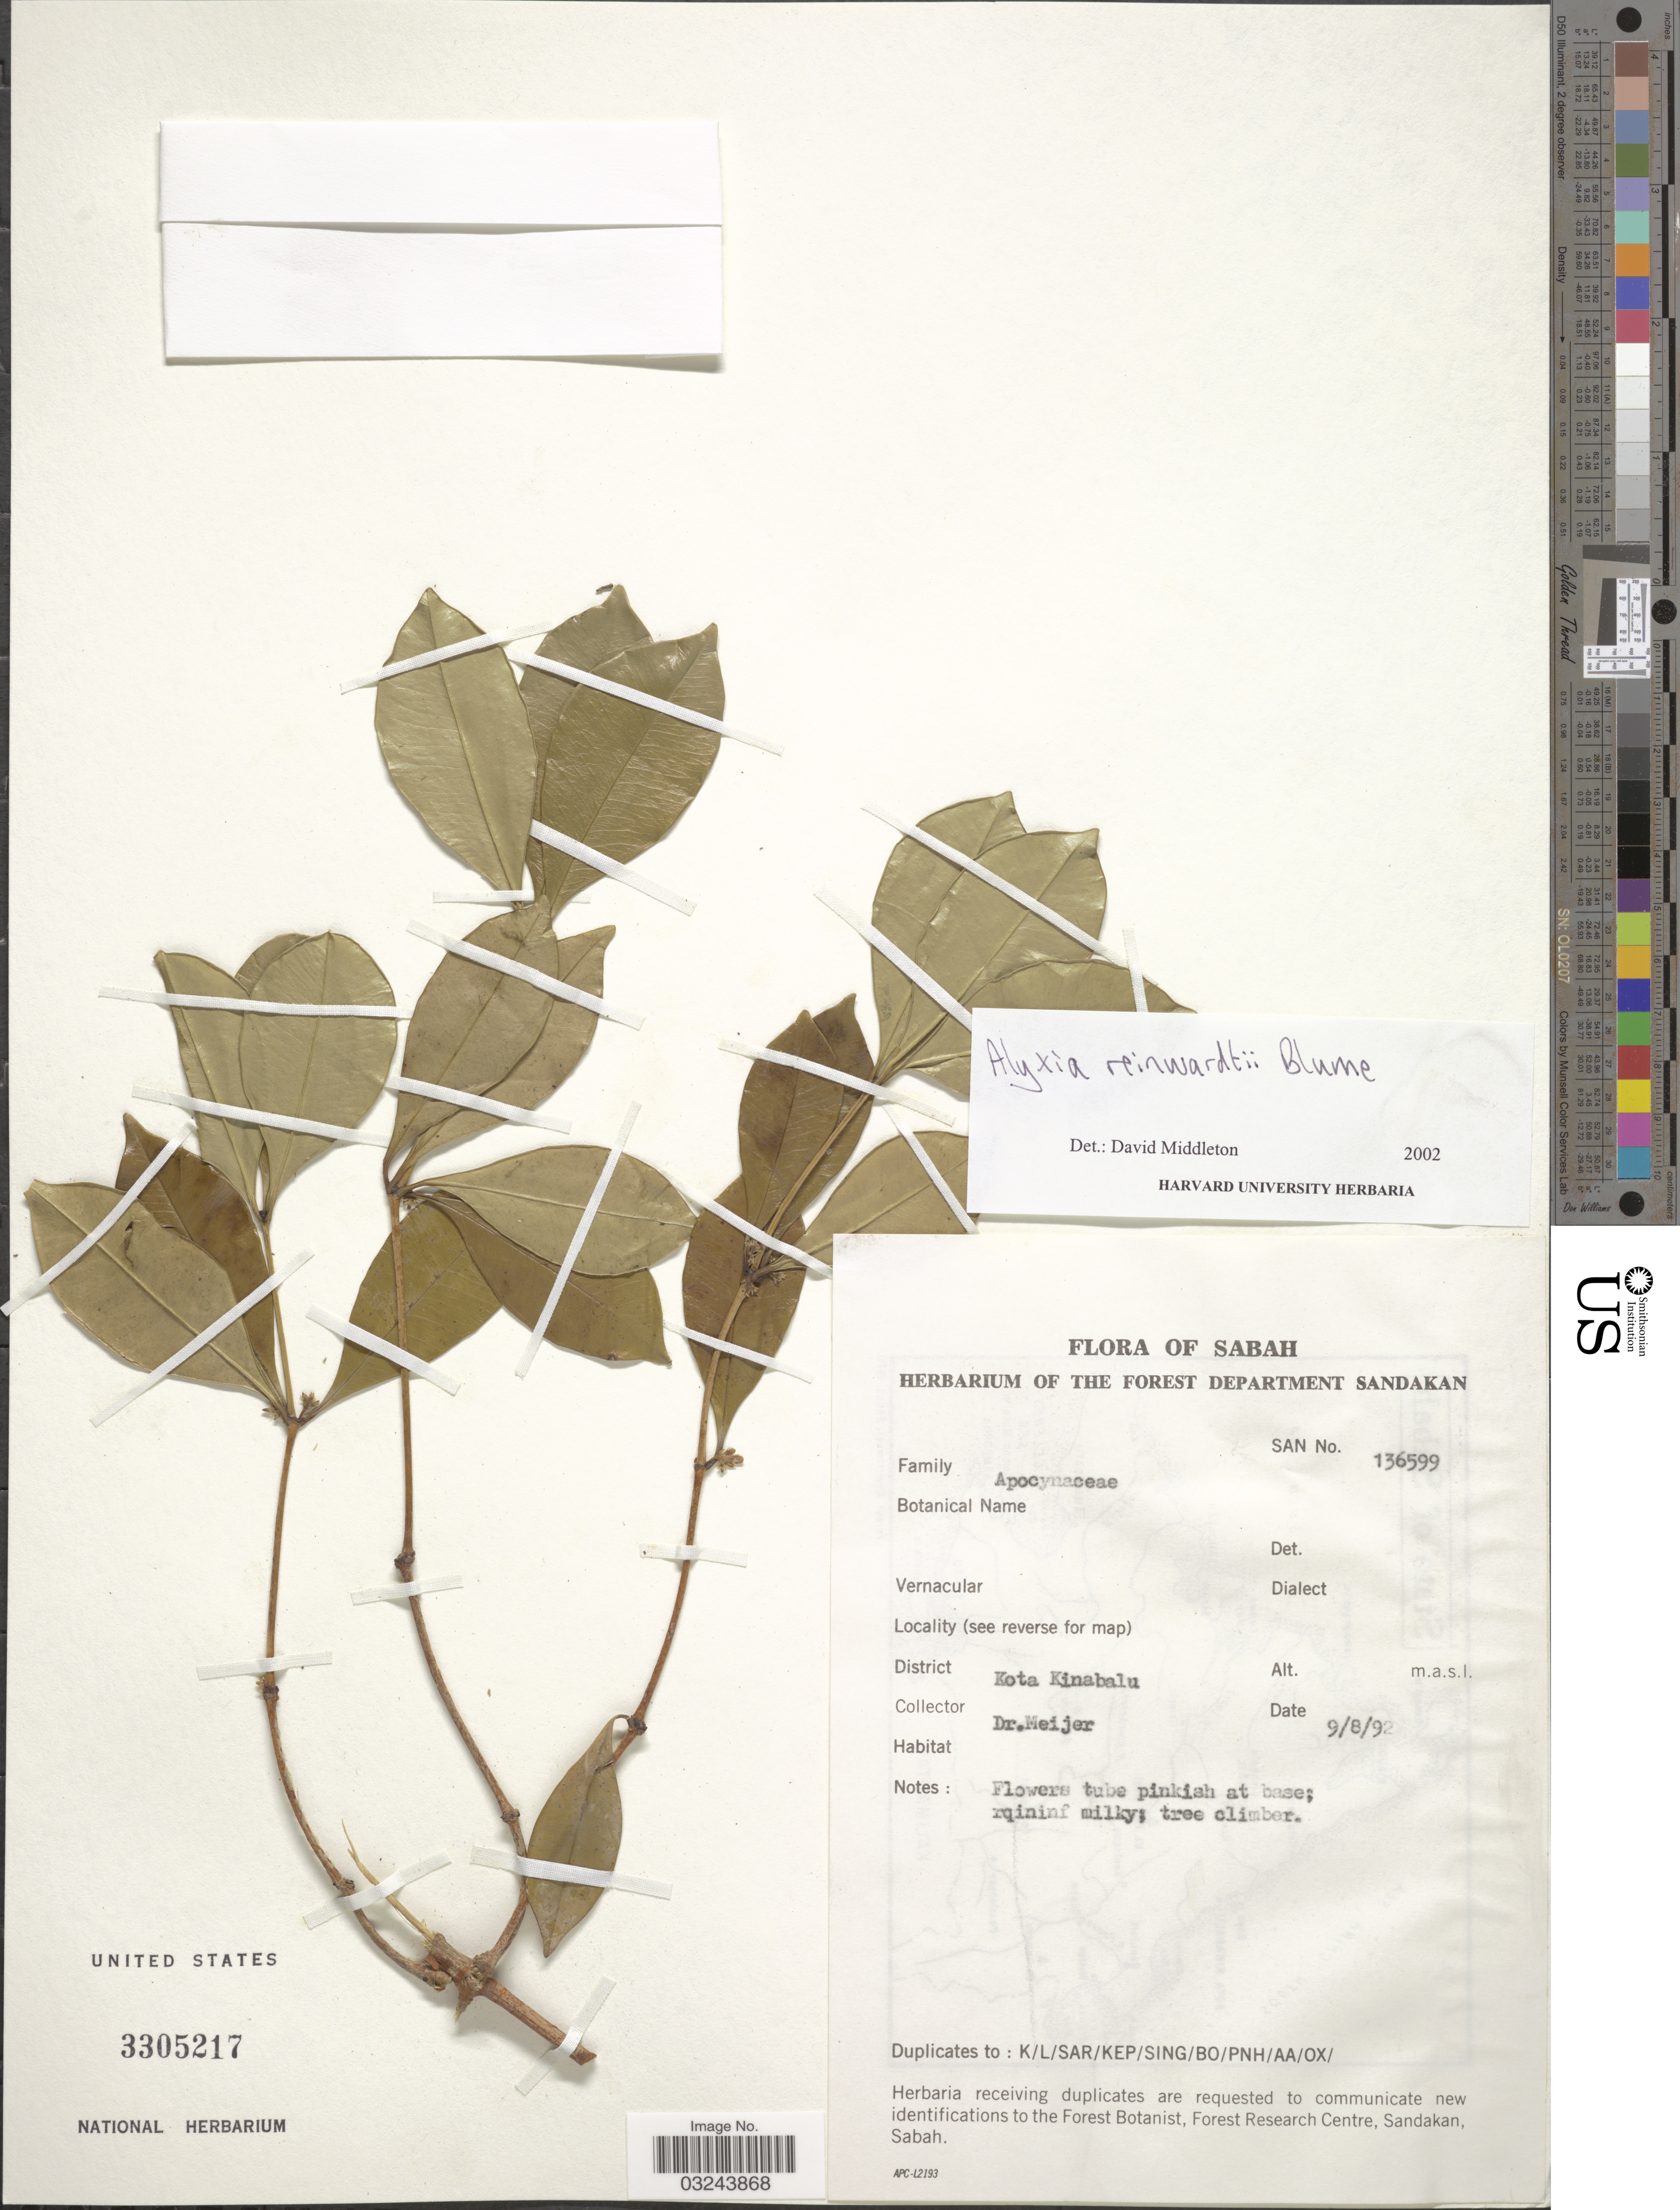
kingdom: Plantae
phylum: Tracheophyta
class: Magnoliopsida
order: Gentianales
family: Apocynaceae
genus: Alyxia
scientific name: Alyxia reinwardtii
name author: Blume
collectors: Meijer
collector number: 136599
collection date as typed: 9/8/92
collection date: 1992-08-09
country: Malaysia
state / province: Sabah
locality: District Kota Kinabalu.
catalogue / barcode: US 3305217